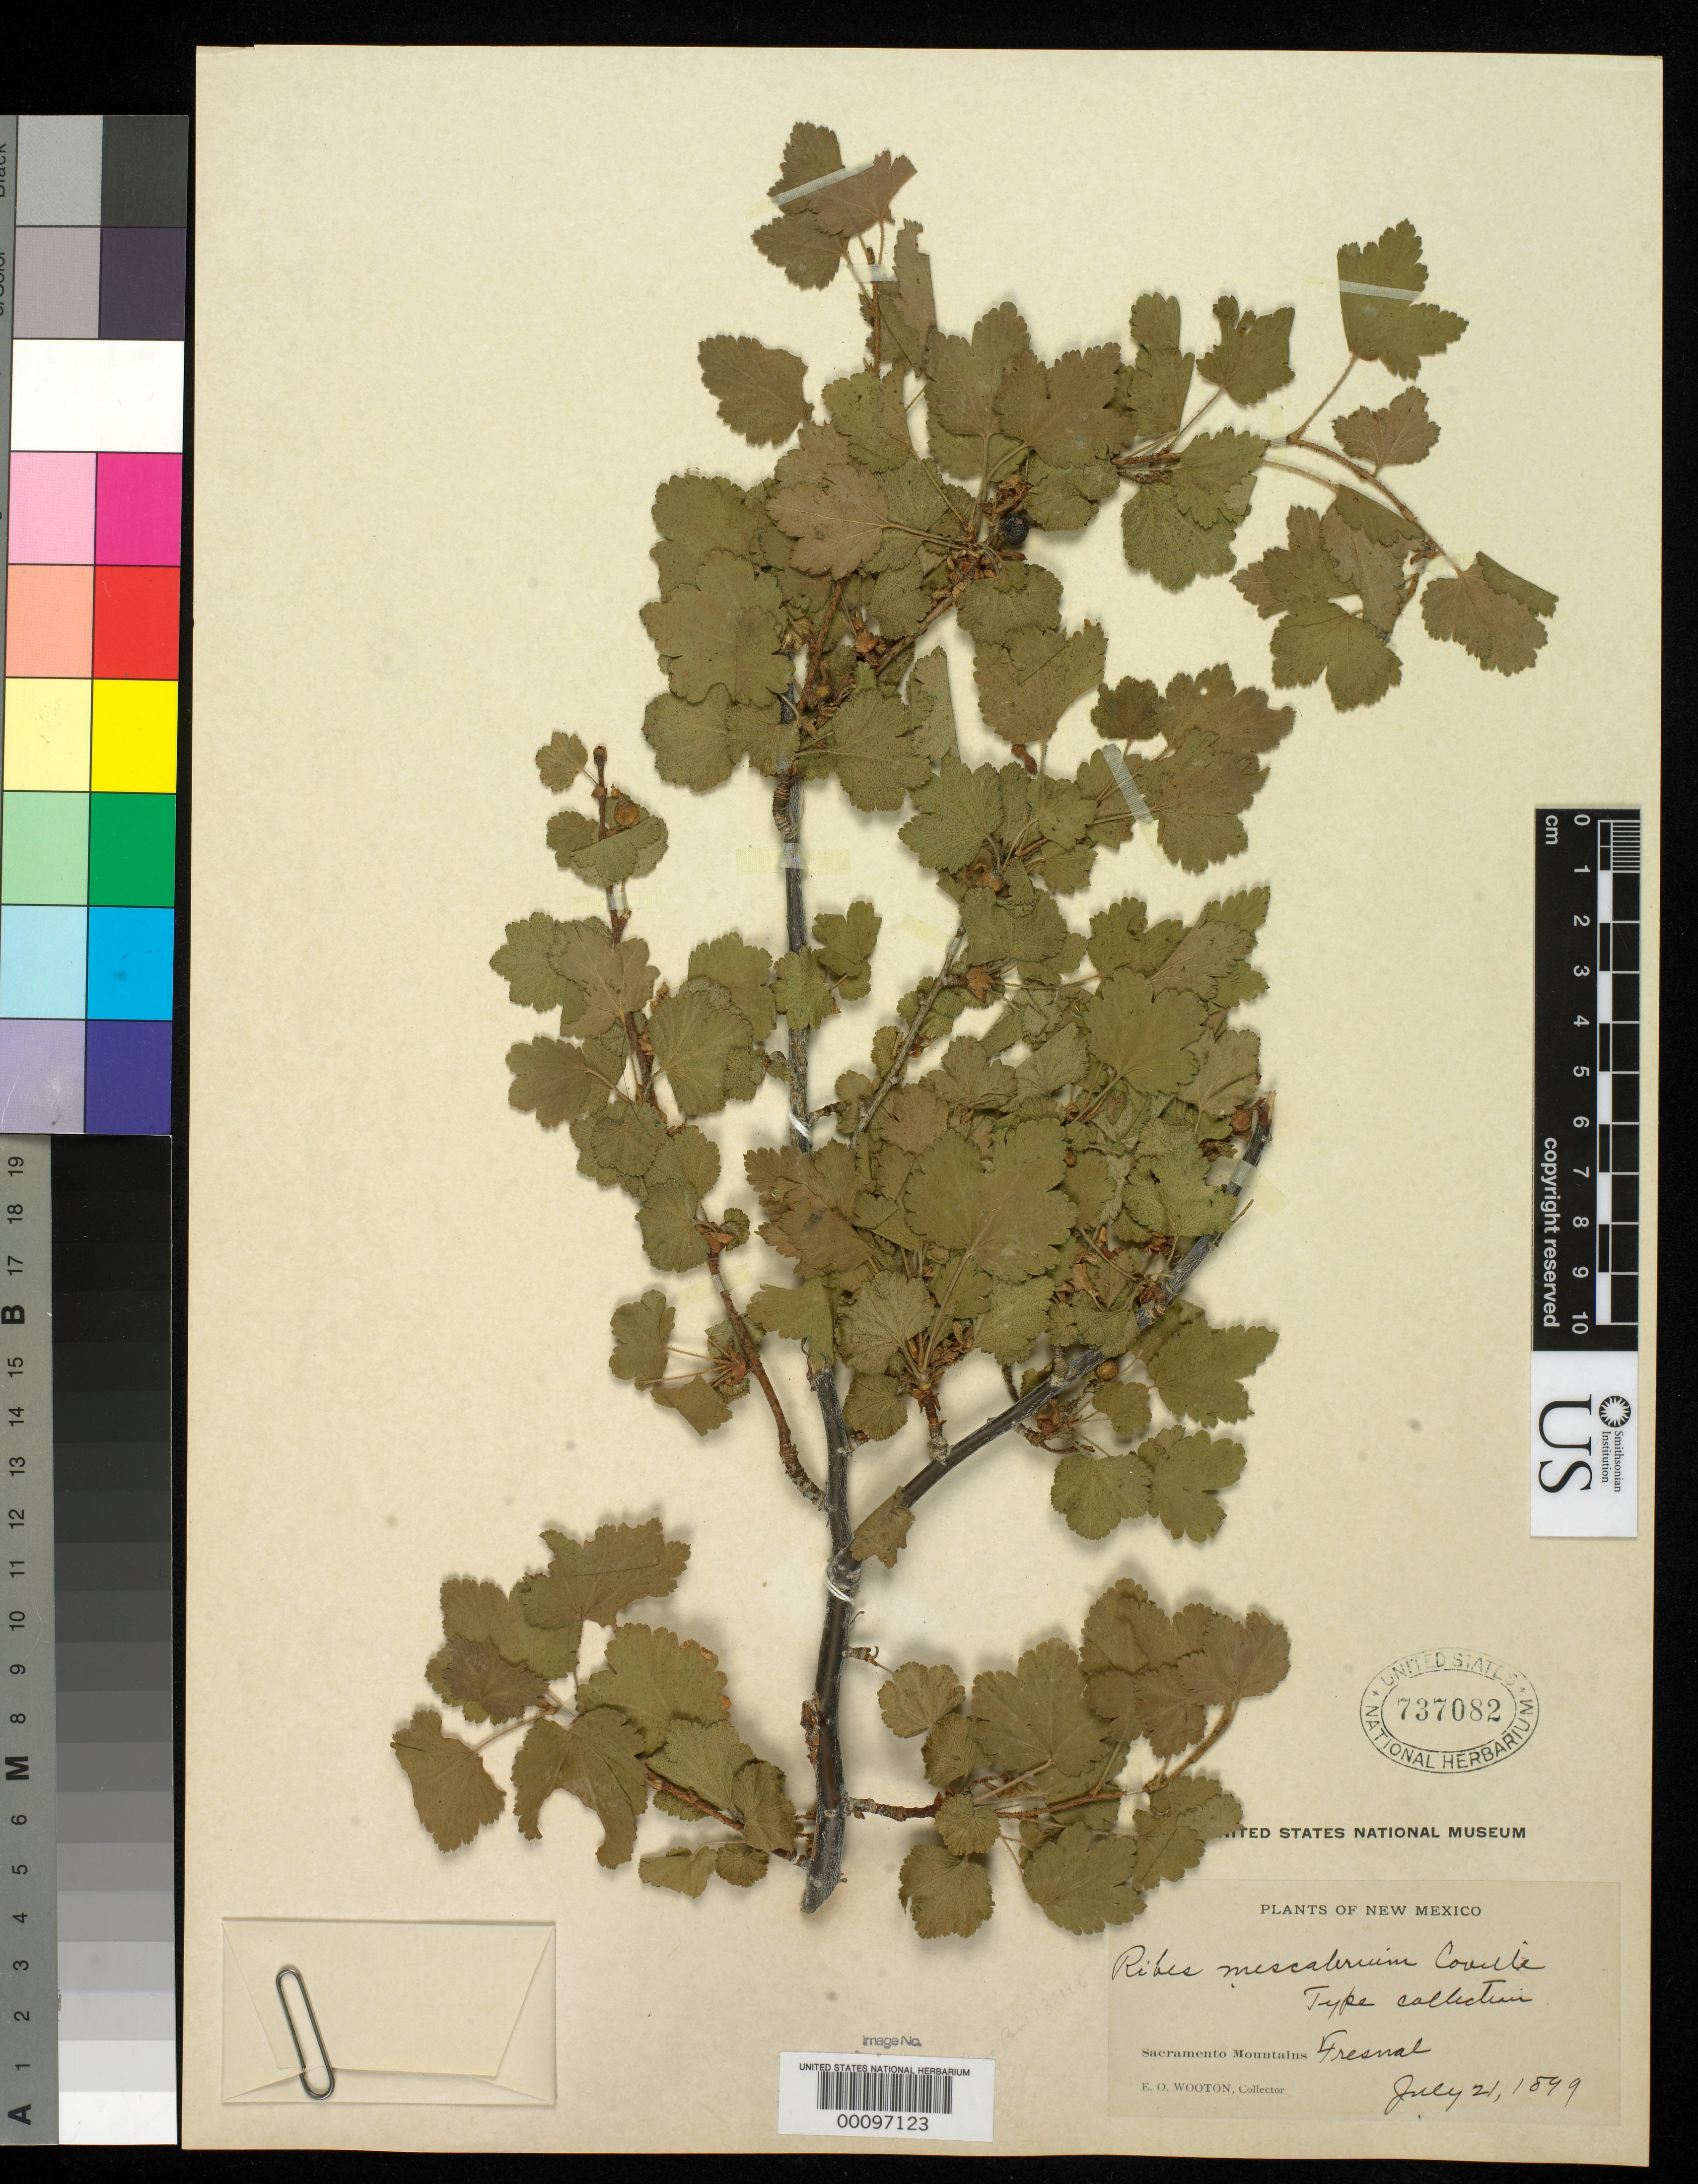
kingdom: Plantae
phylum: Tracheophyta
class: Magnoliopsida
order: Saxifragales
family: Grossulariaceae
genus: Ribes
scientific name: Ribes mescalerium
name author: Coville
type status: Holotype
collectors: E. O. Wooton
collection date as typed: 21 Jul 1899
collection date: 1899-07-21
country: United States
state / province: New Mexico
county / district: Otero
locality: Sacramento Mountains at Fresnal.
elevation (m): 2195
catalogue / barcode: US 737082